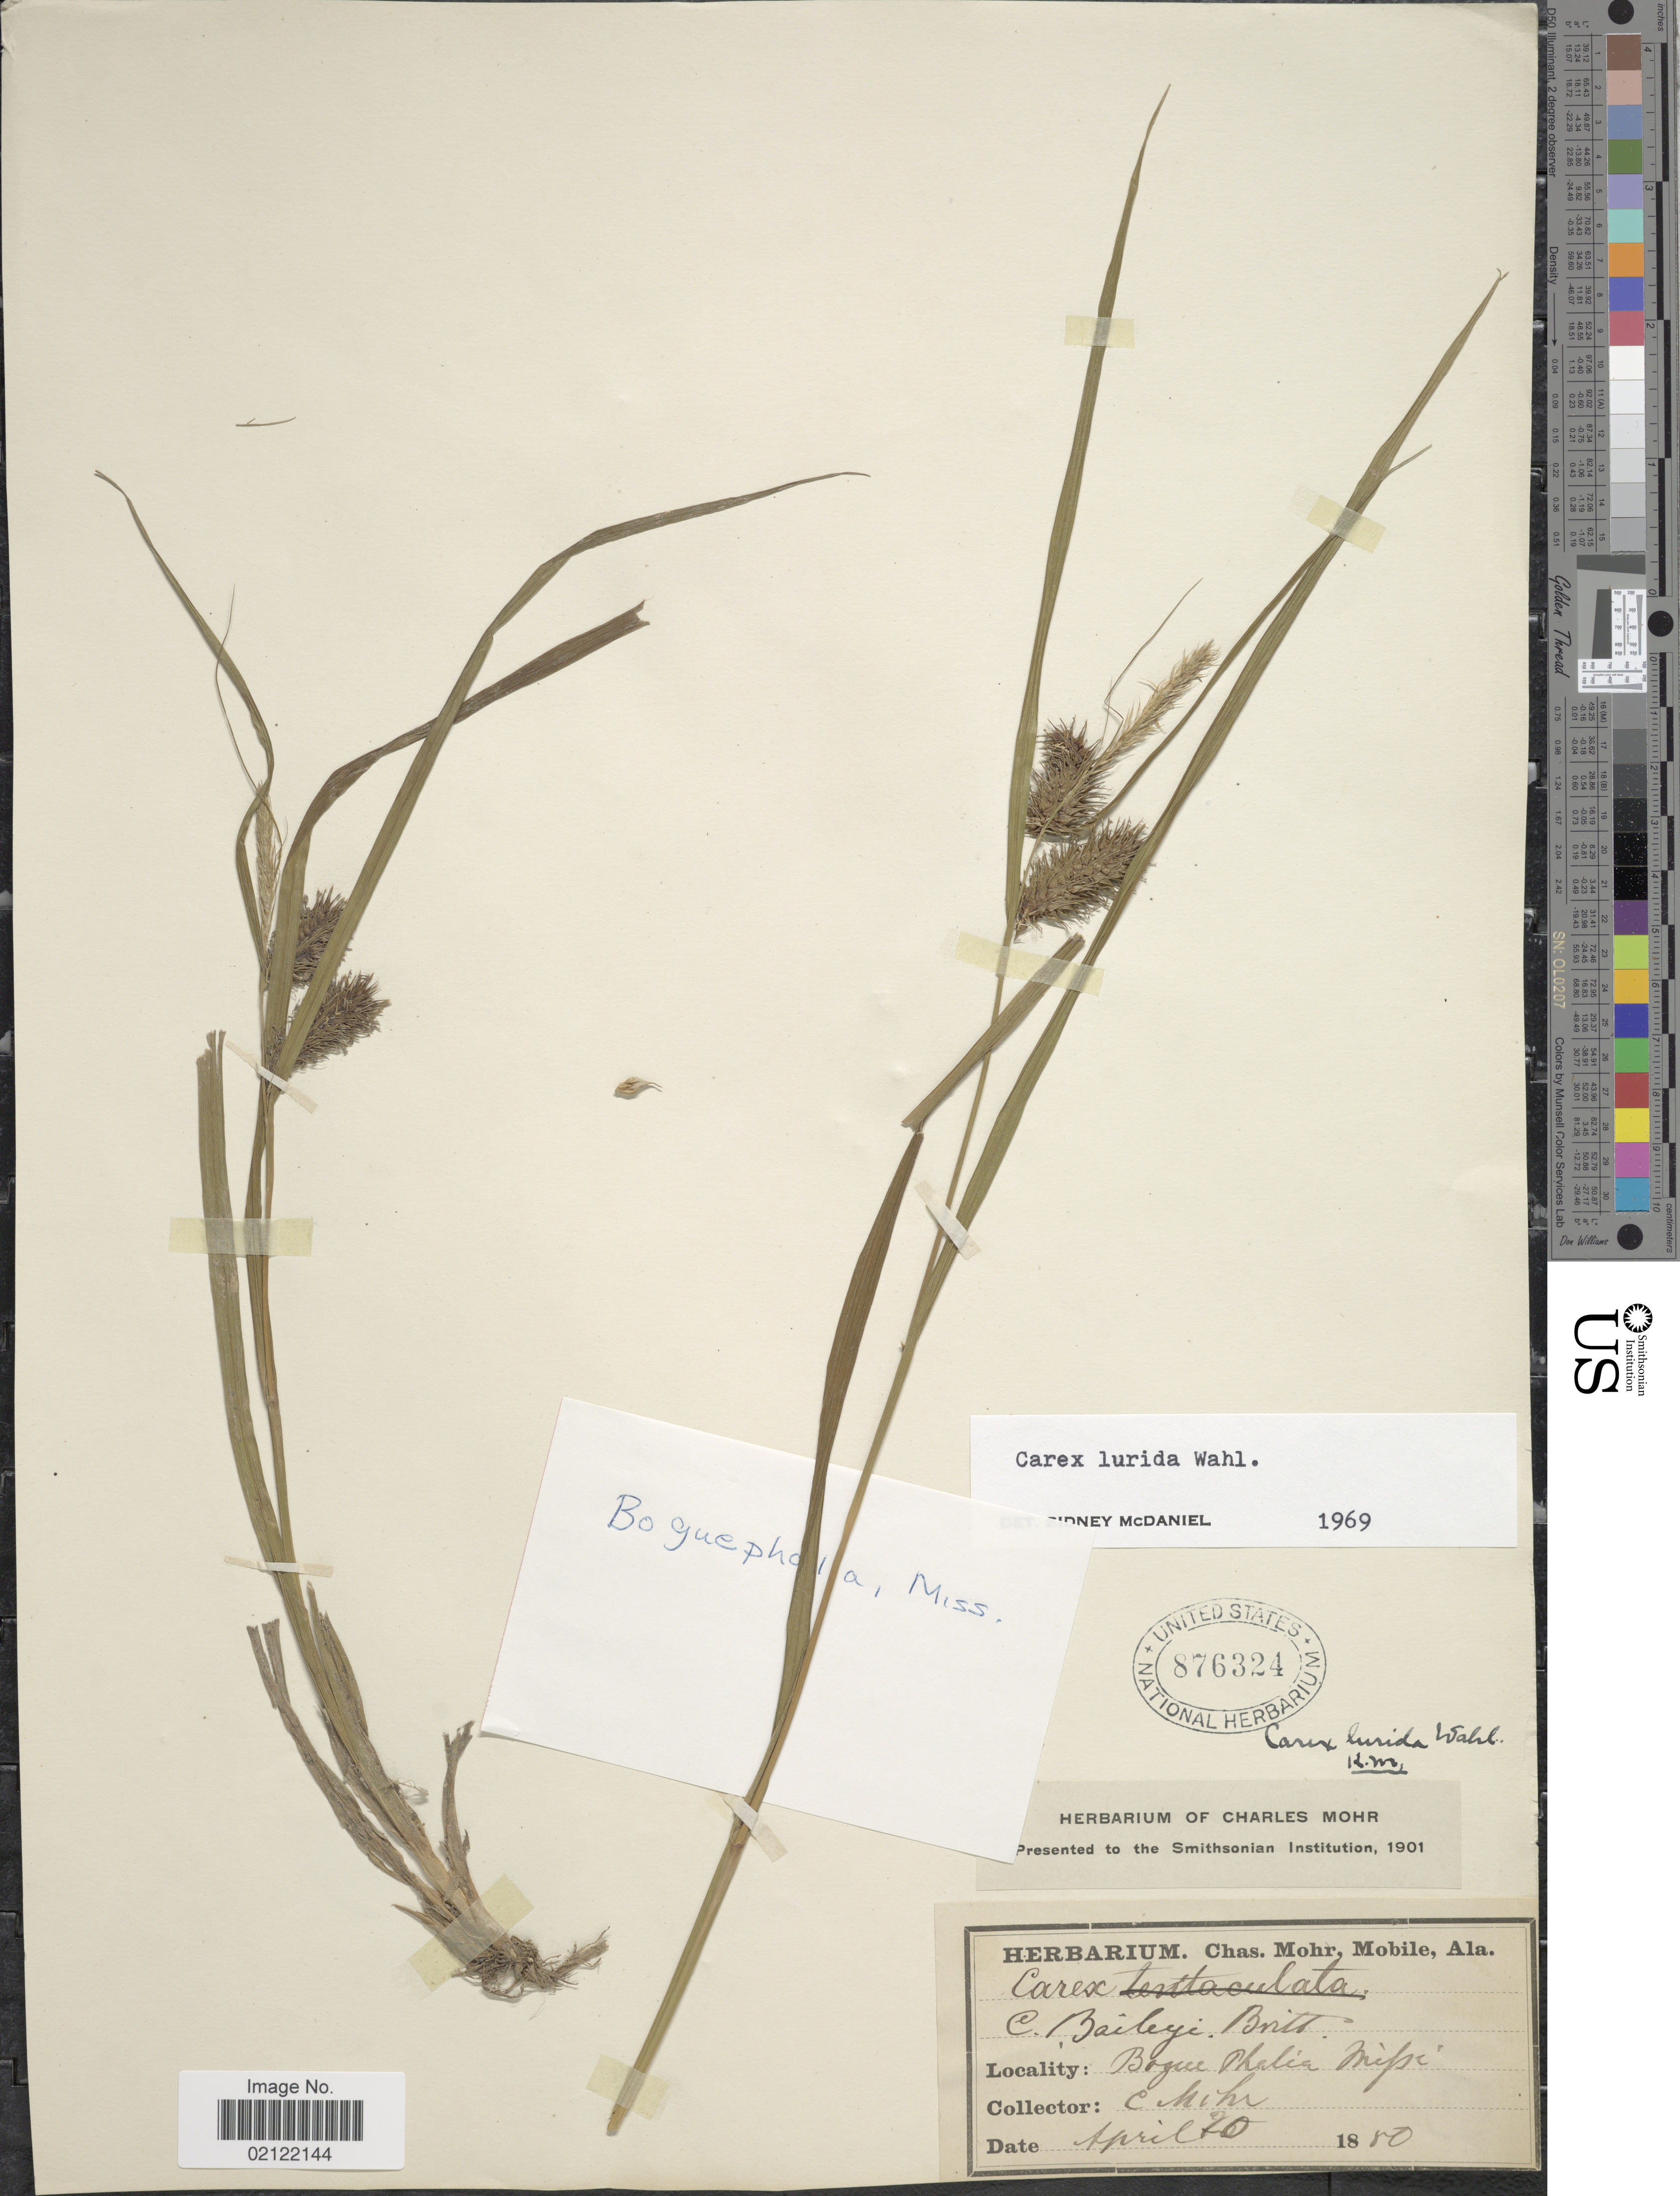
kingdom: Plantae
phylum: Tracheophyta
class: Liliopsida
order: Poales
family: Cyperaceae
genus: Carex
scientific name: Carex lurida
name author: Wahlenb.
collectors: C. T. Mohr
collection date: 1880-04-20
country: United States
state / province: Mississippi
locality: Bogue Phalia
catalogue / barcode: US 876324